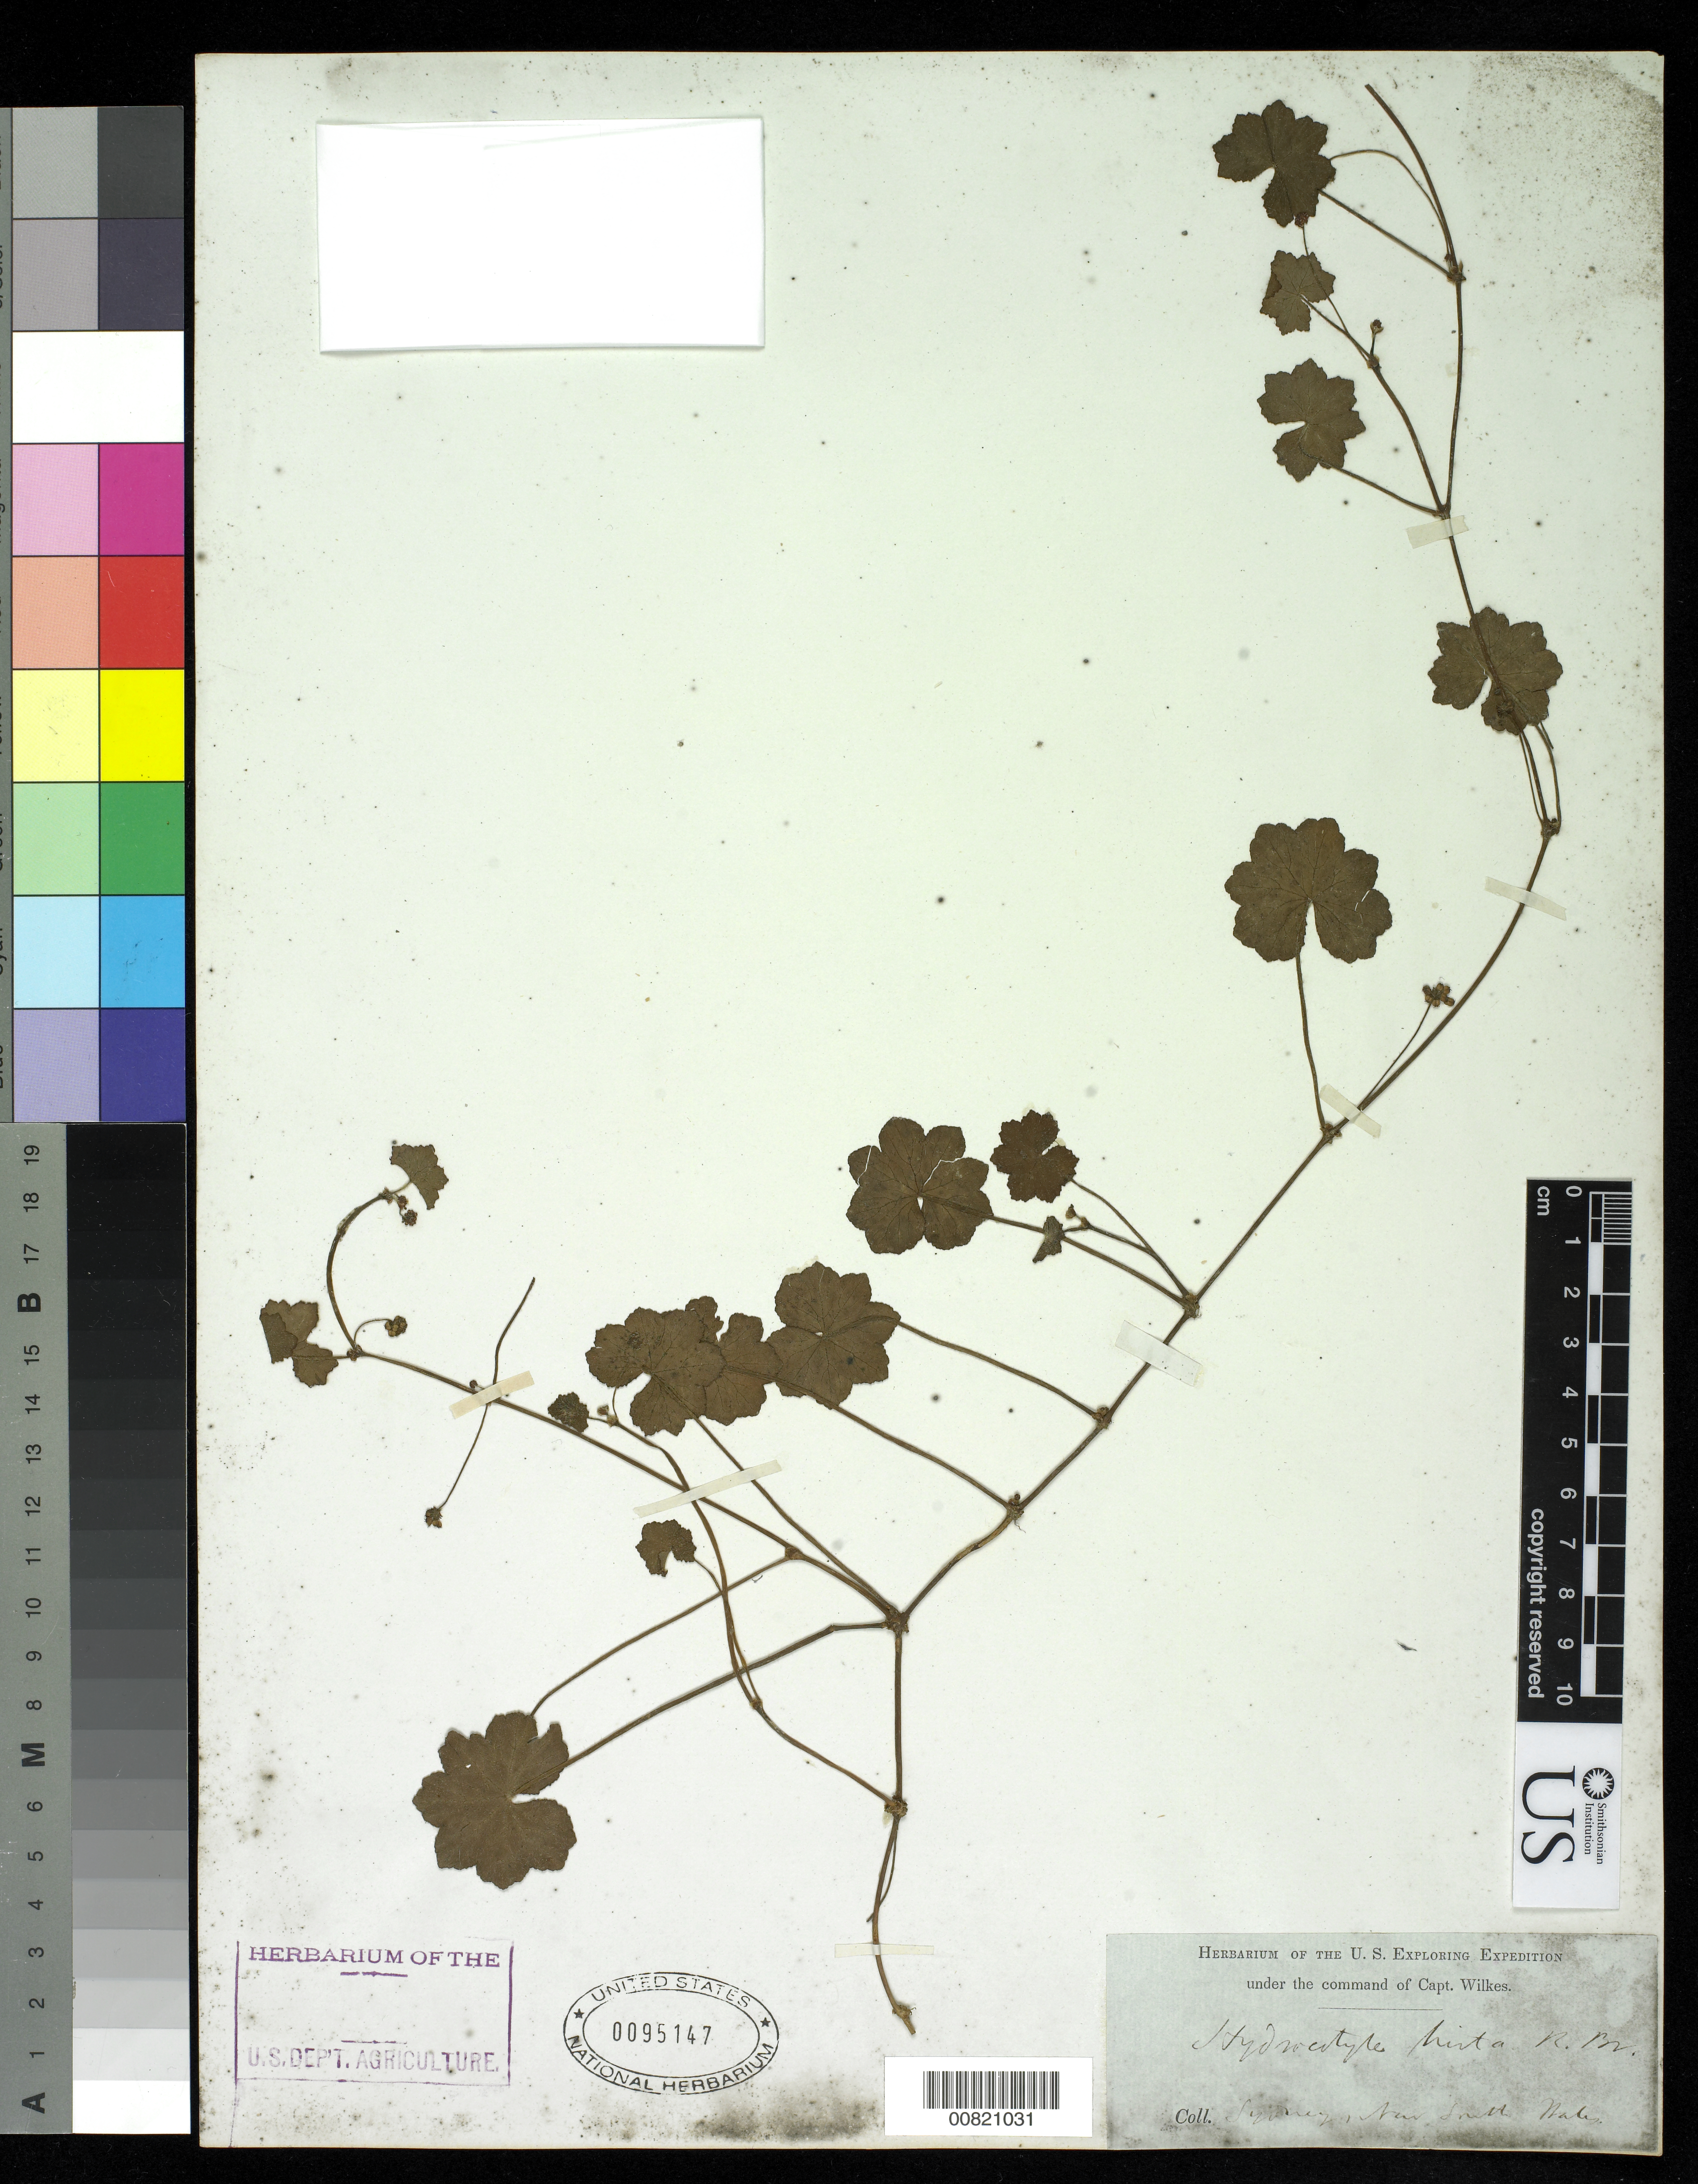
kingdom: Plantae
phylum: Tracheophyta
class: Magnoliopsida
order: Apiales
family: Araliaceae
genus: Hydrocotyle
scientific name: Hydrocotyle hirta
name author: R. Br. ex A. Rich.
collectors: Wilkes Explor. Exped.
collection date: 1838/1842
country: Australia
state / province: New South Wales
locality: Sydney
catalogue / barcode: US 95147